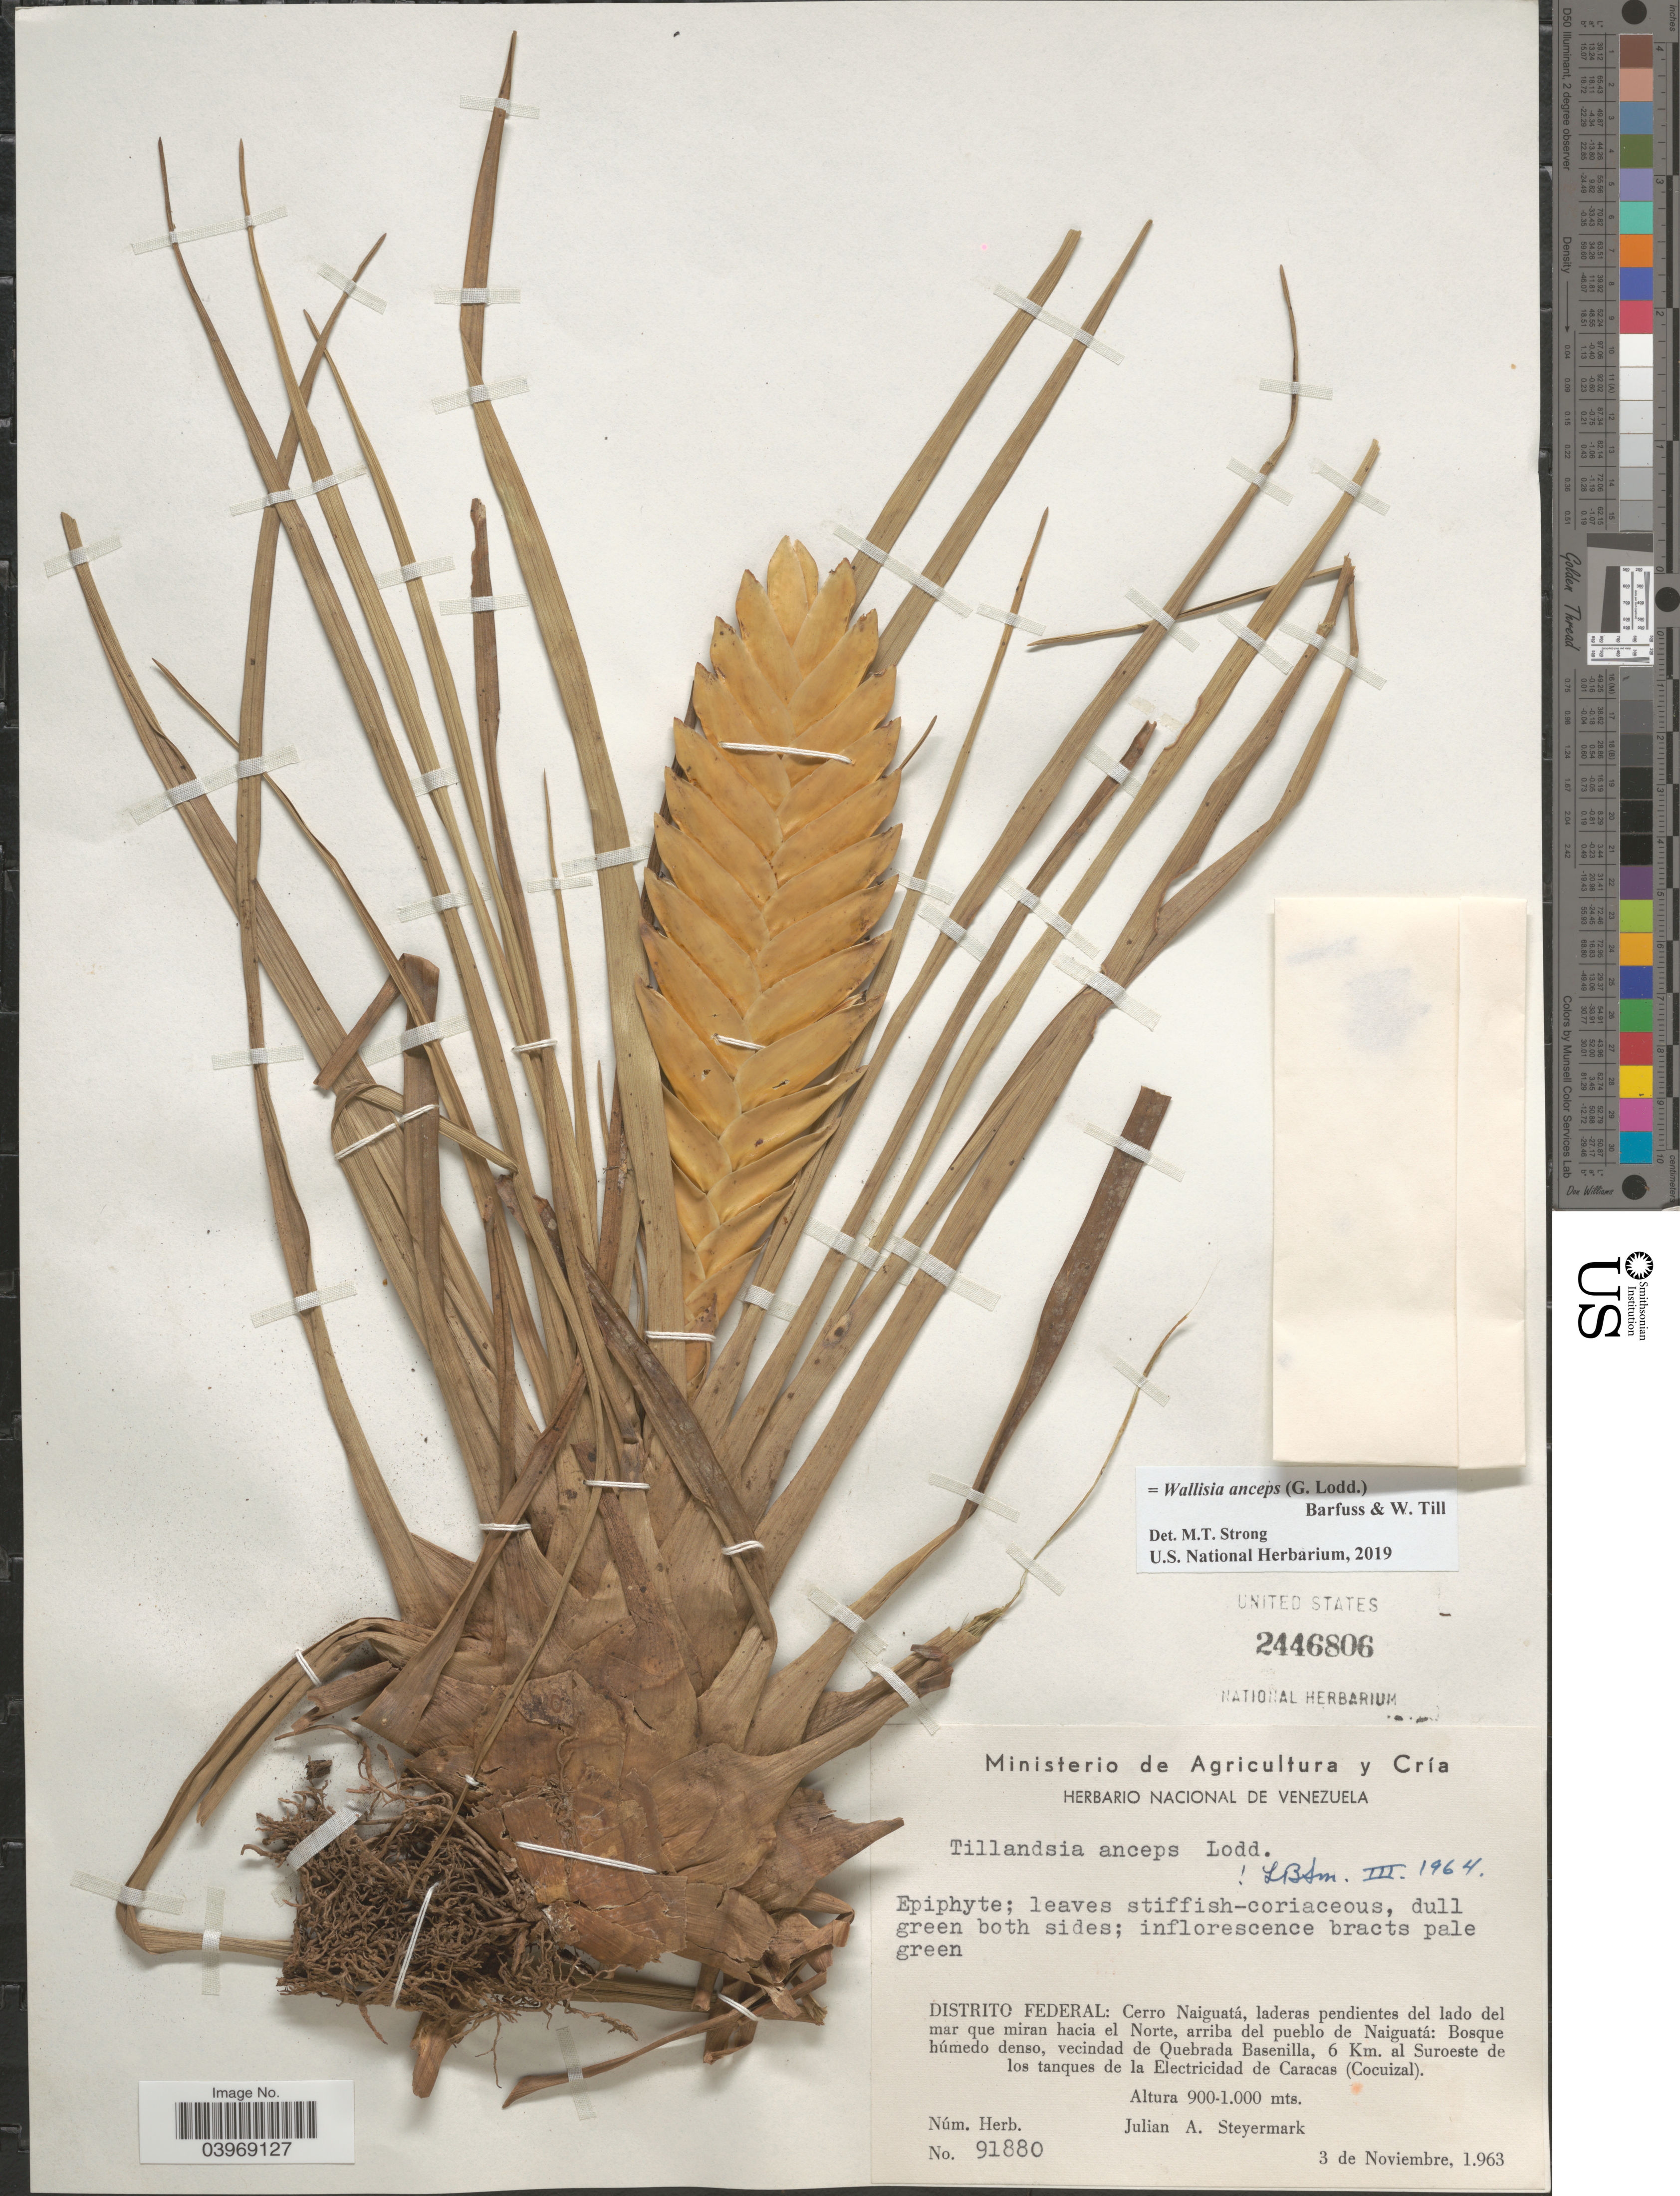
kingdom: Plantae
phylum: Tracheophyta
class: Liliopsida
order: Poales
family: Bromeliaceae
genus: Wallisia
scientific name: Wallisia anceps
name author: (G. Lodd.) Barfuss & W. Till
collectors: J. Steyermark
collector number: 91880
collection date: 1963-11-03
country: Venezuela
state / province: Distrito Federal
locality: Cerro Naiguatá, laderas pendientes del lado del mar que miran hacia el Norte, arriba del pueblo de Naiguatá: Bosque húmedo denso, vecindad de Quebrada Basenilla, 6 Km. al Suroeste de los tanques de la Electricidad de Caracas(Cocuizal).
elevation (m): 900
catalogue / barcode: US 2446806